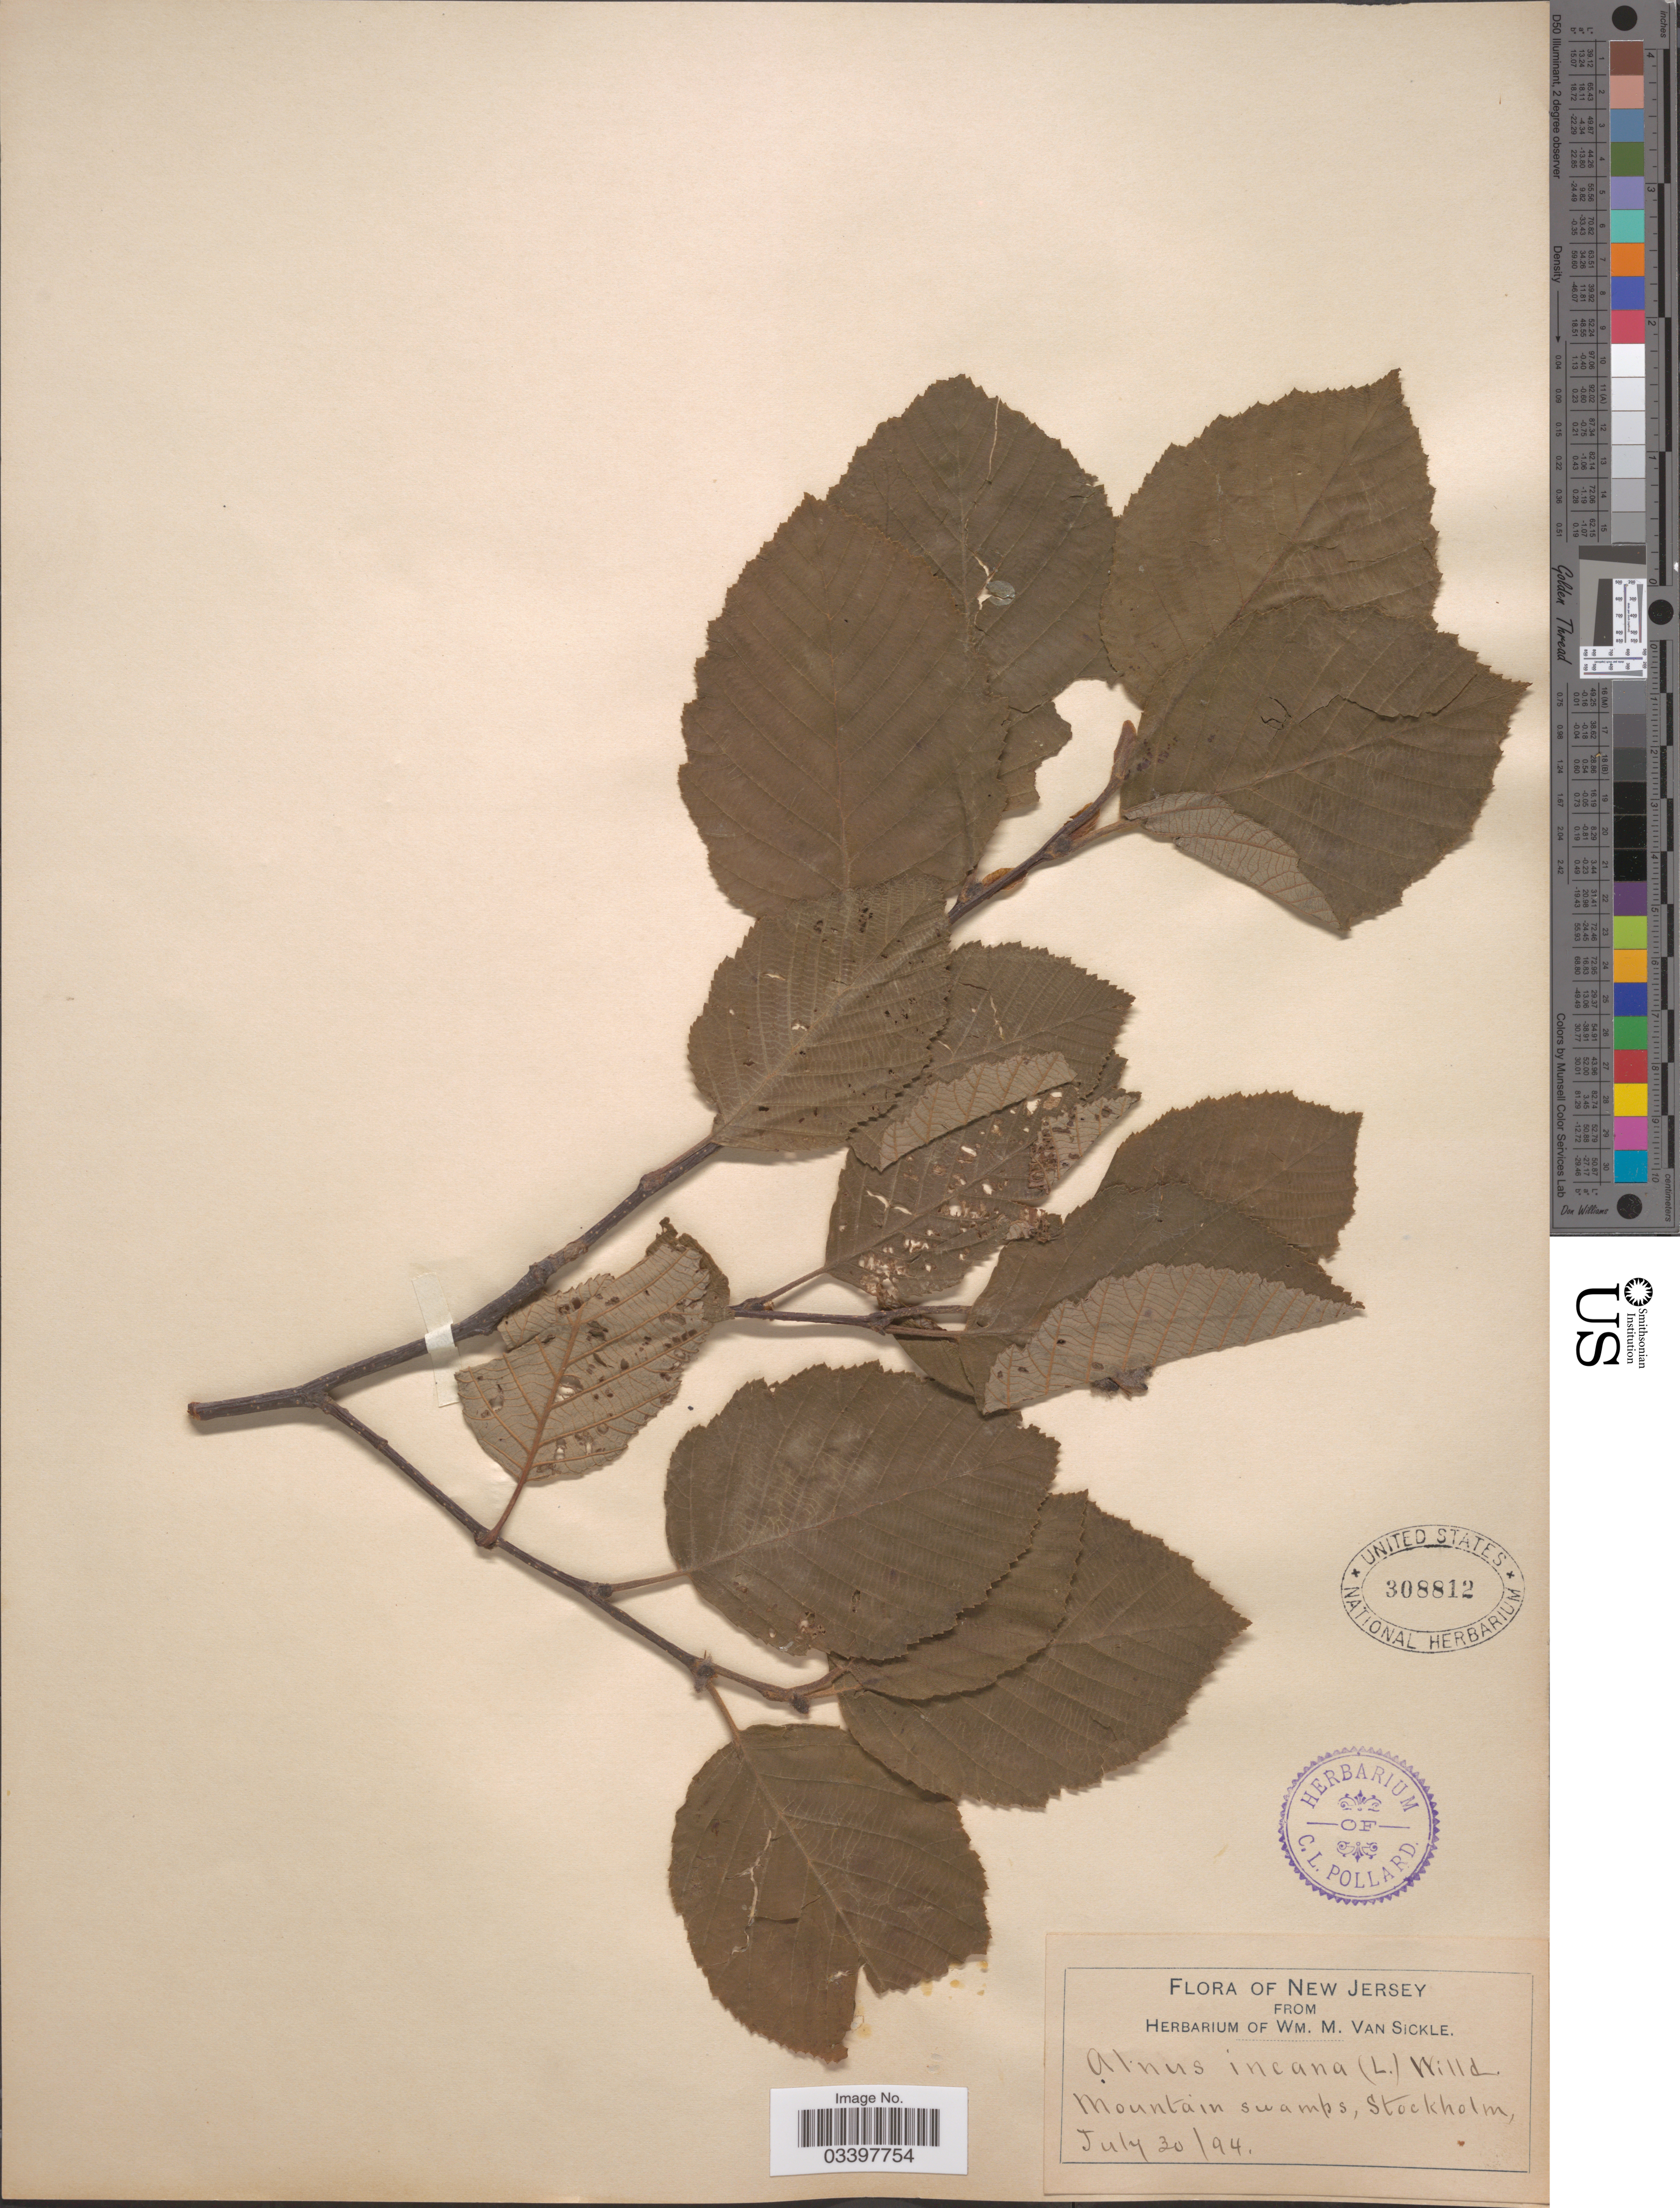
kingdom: Plantae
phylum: Tracheophyta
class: Magnoliopsida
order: Fagales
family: Betulaceae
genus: Alnus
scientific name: Alnus incana subsp. rugosa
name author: (Du Roi) R.T. Clausen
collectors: ex herb. Wm. M. Van Sickle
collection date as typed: Transcribed d/m/y: 30/7/94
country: United States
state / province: New Jersey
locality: Mountain swamps, Stockholm.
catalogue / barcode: US 308812